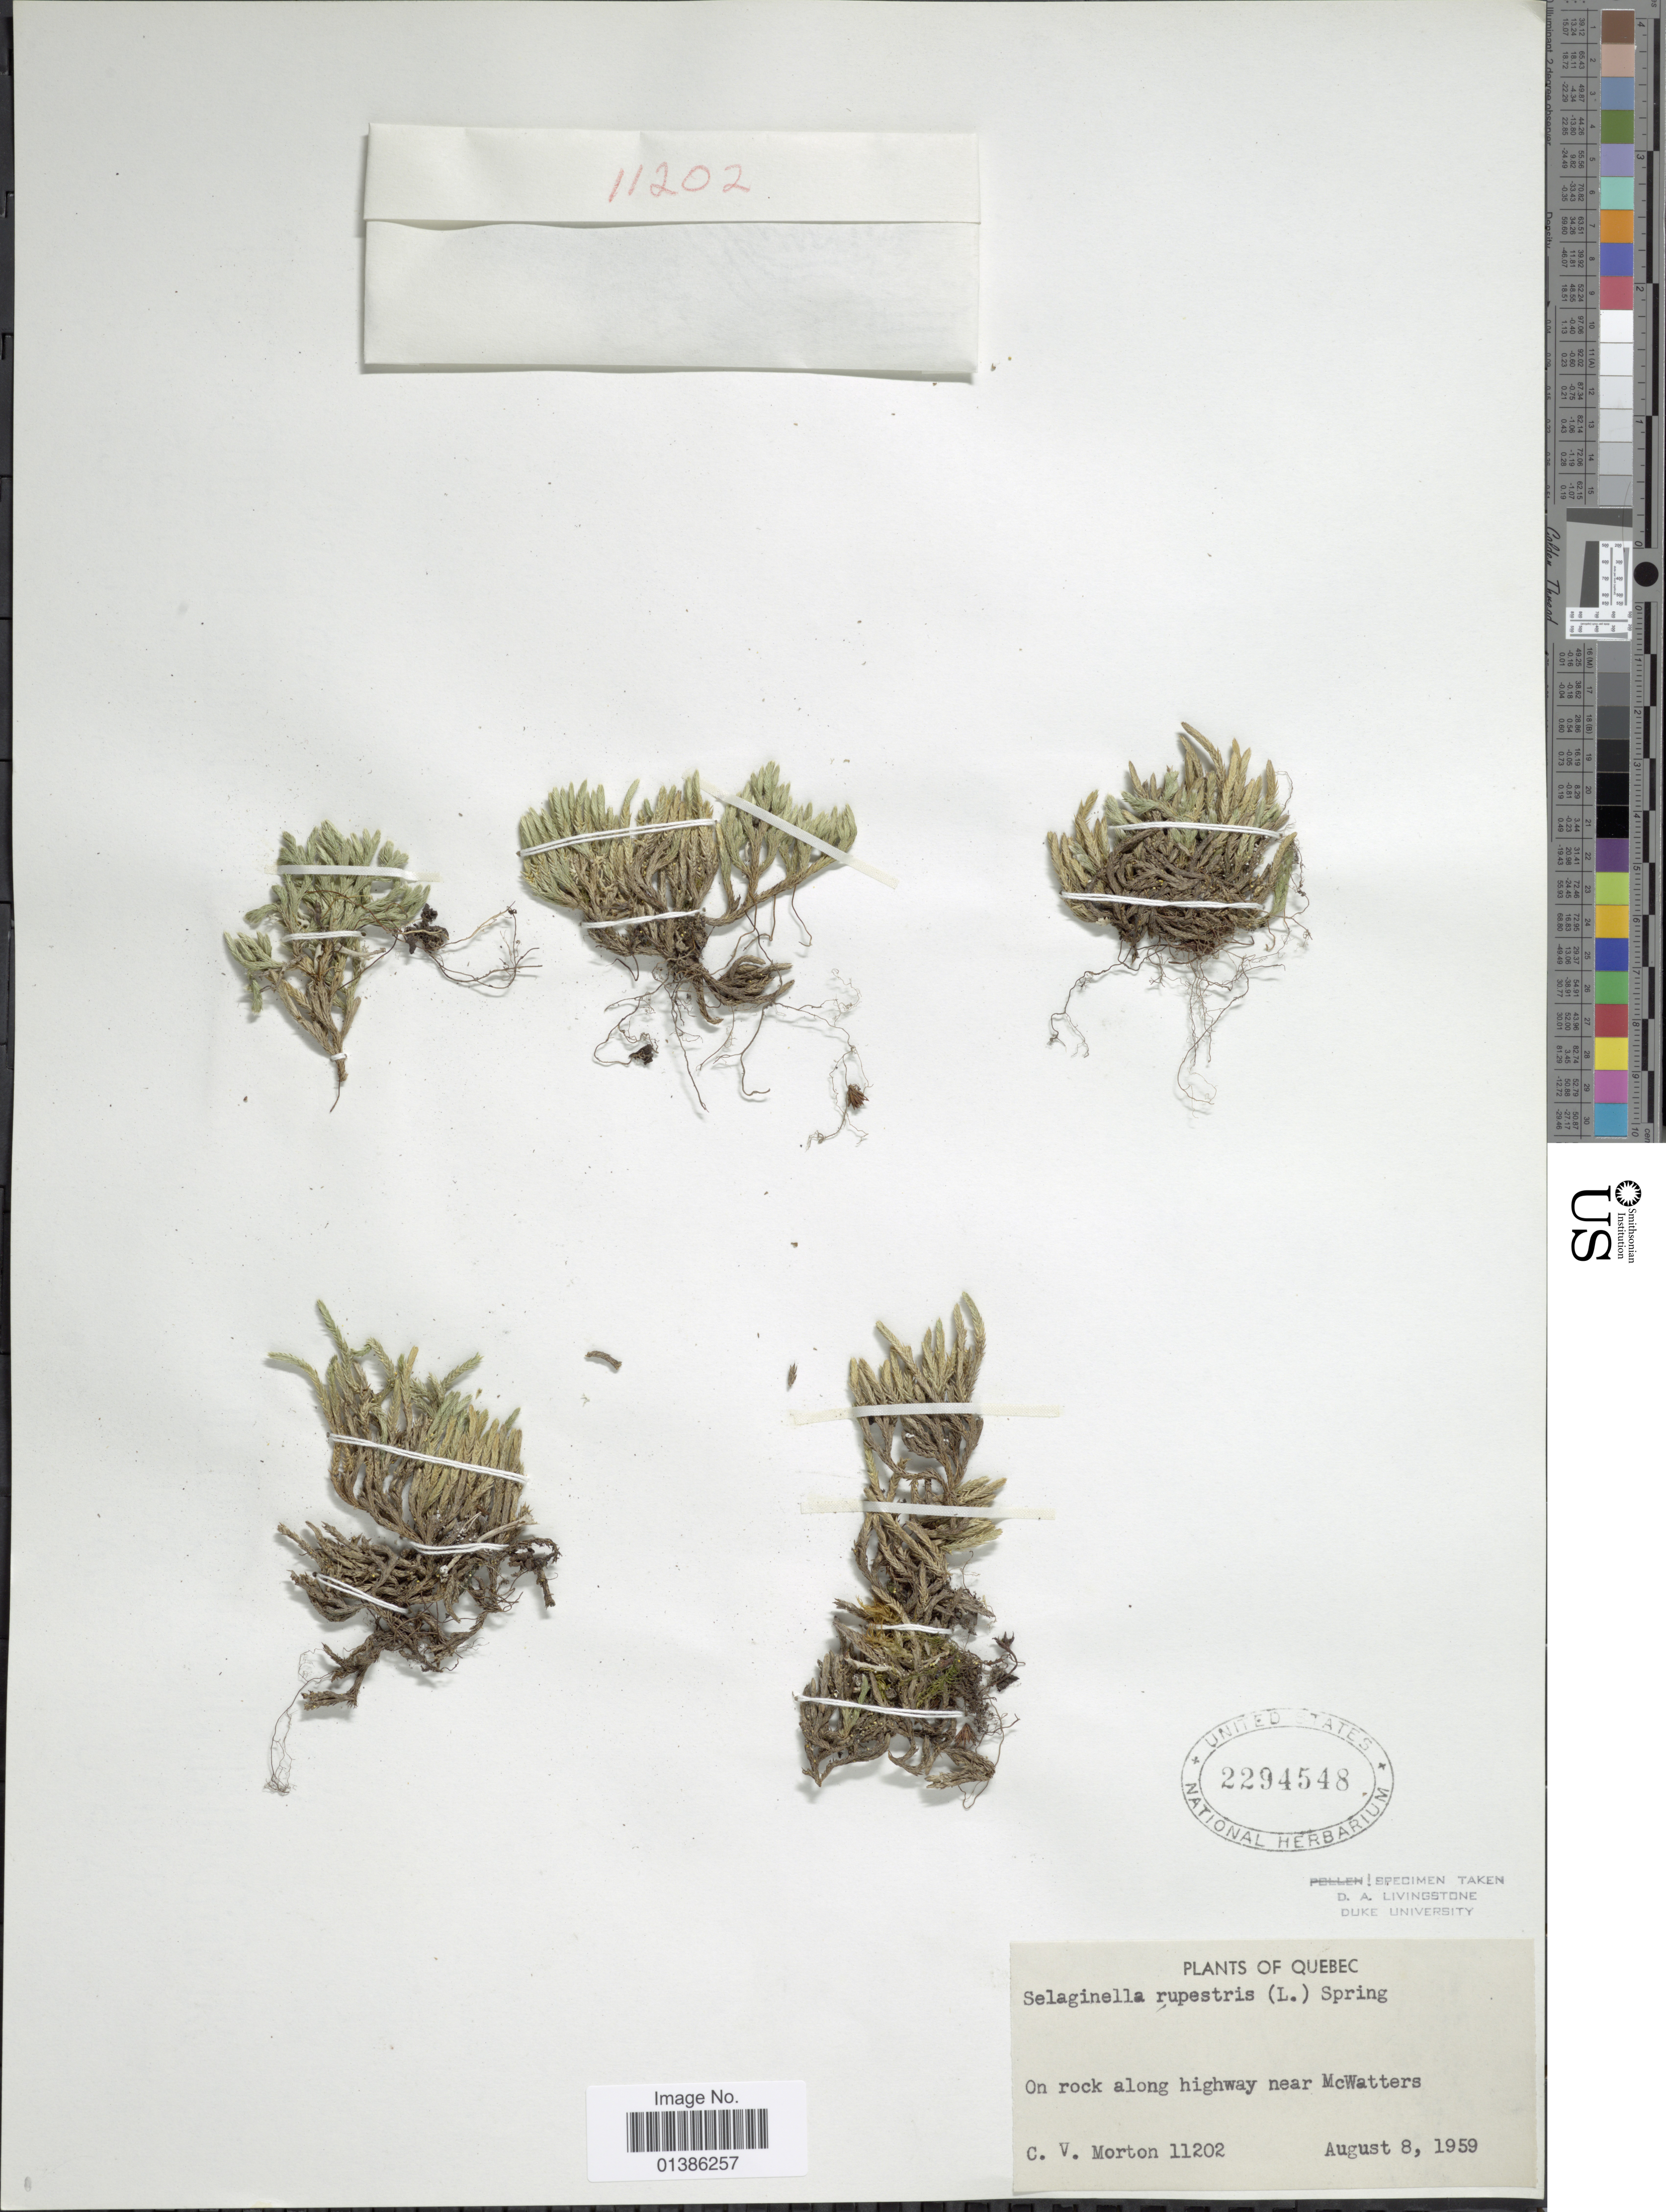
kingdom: Plantae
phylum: Tracheophyta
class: Lycopodiopsida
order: Selaginellales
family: Selaginellaceae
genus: Selaginella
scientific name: Selaginella rupestris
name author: (L.) Spring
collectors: C. V. Morton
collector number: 11202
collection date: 1959-08-08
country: Canada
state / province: Quebec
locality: On rock along highway near McWatters.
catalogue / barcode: US 2294548